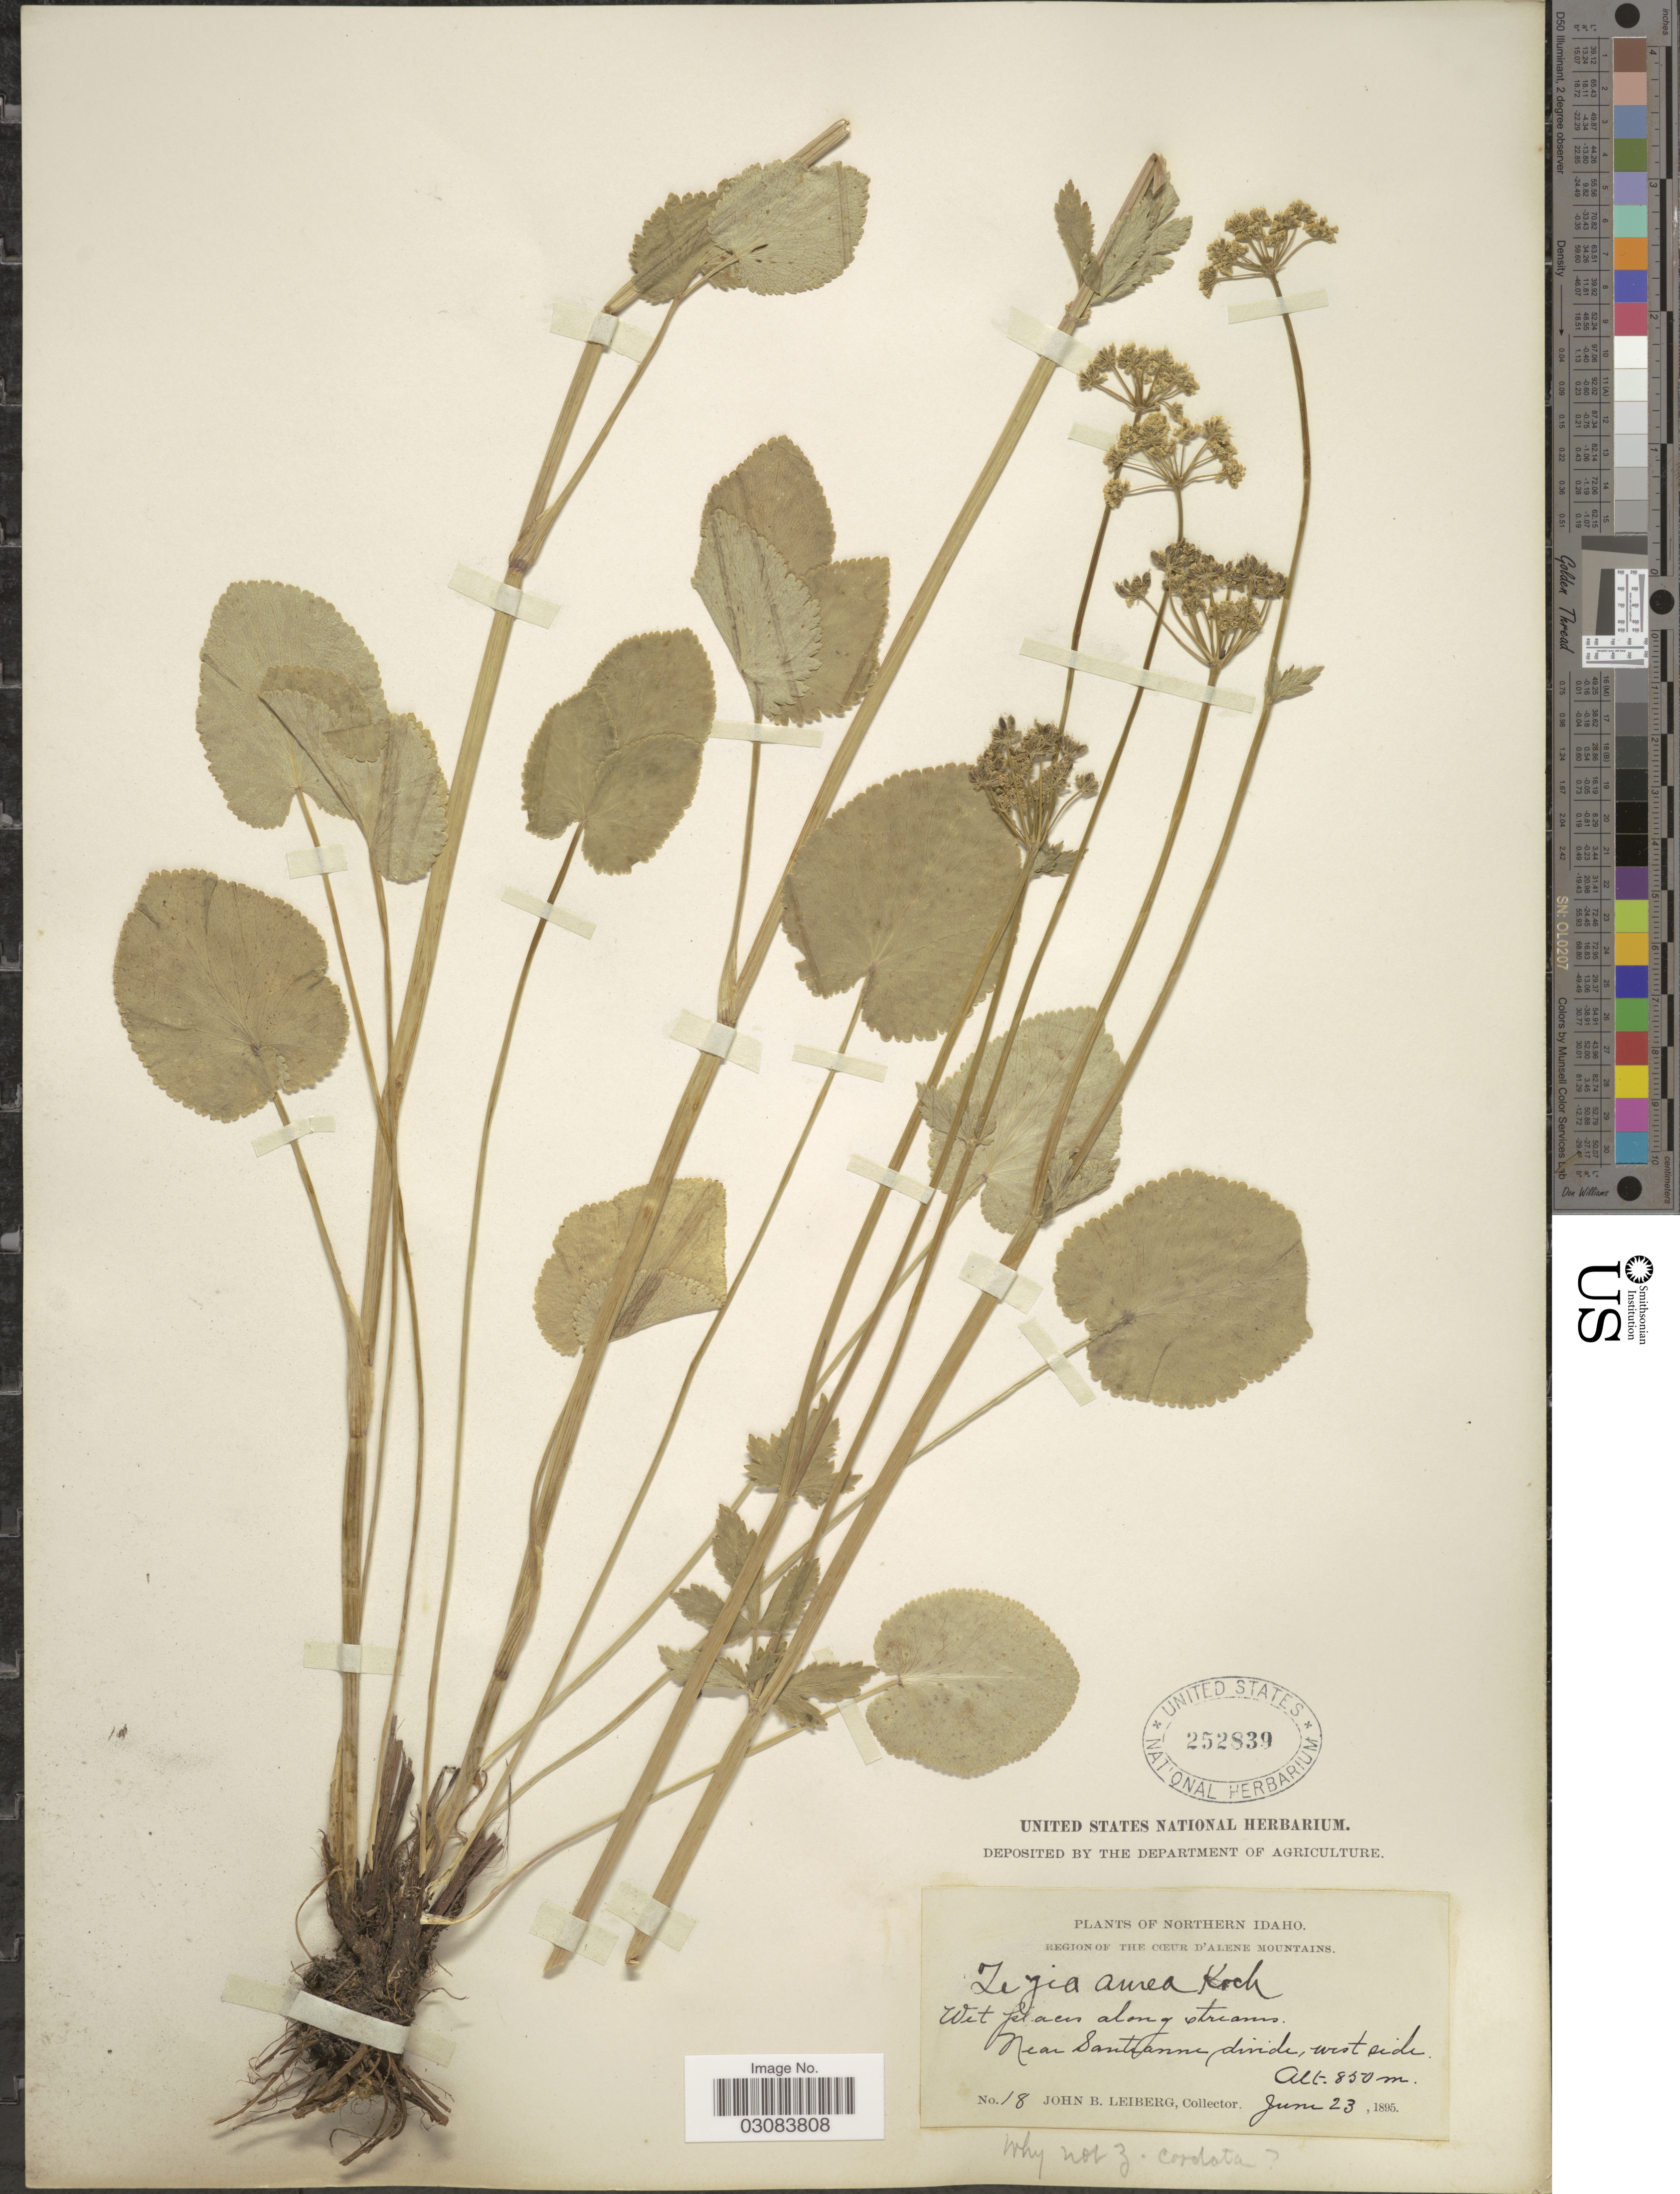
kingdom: Plantae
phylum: Tracheophyta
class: Magnoliopsida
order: Apiales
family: Apiaceae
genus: Zizia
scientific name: Zizia aptera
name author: (A. Gray) Fernald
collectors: J. B. Leiberg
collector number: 18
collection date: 1895-06-23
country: United States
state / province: Idaho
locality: We places along streams. Near Santranne divide, west side.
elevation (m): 850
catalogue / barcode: US 252839